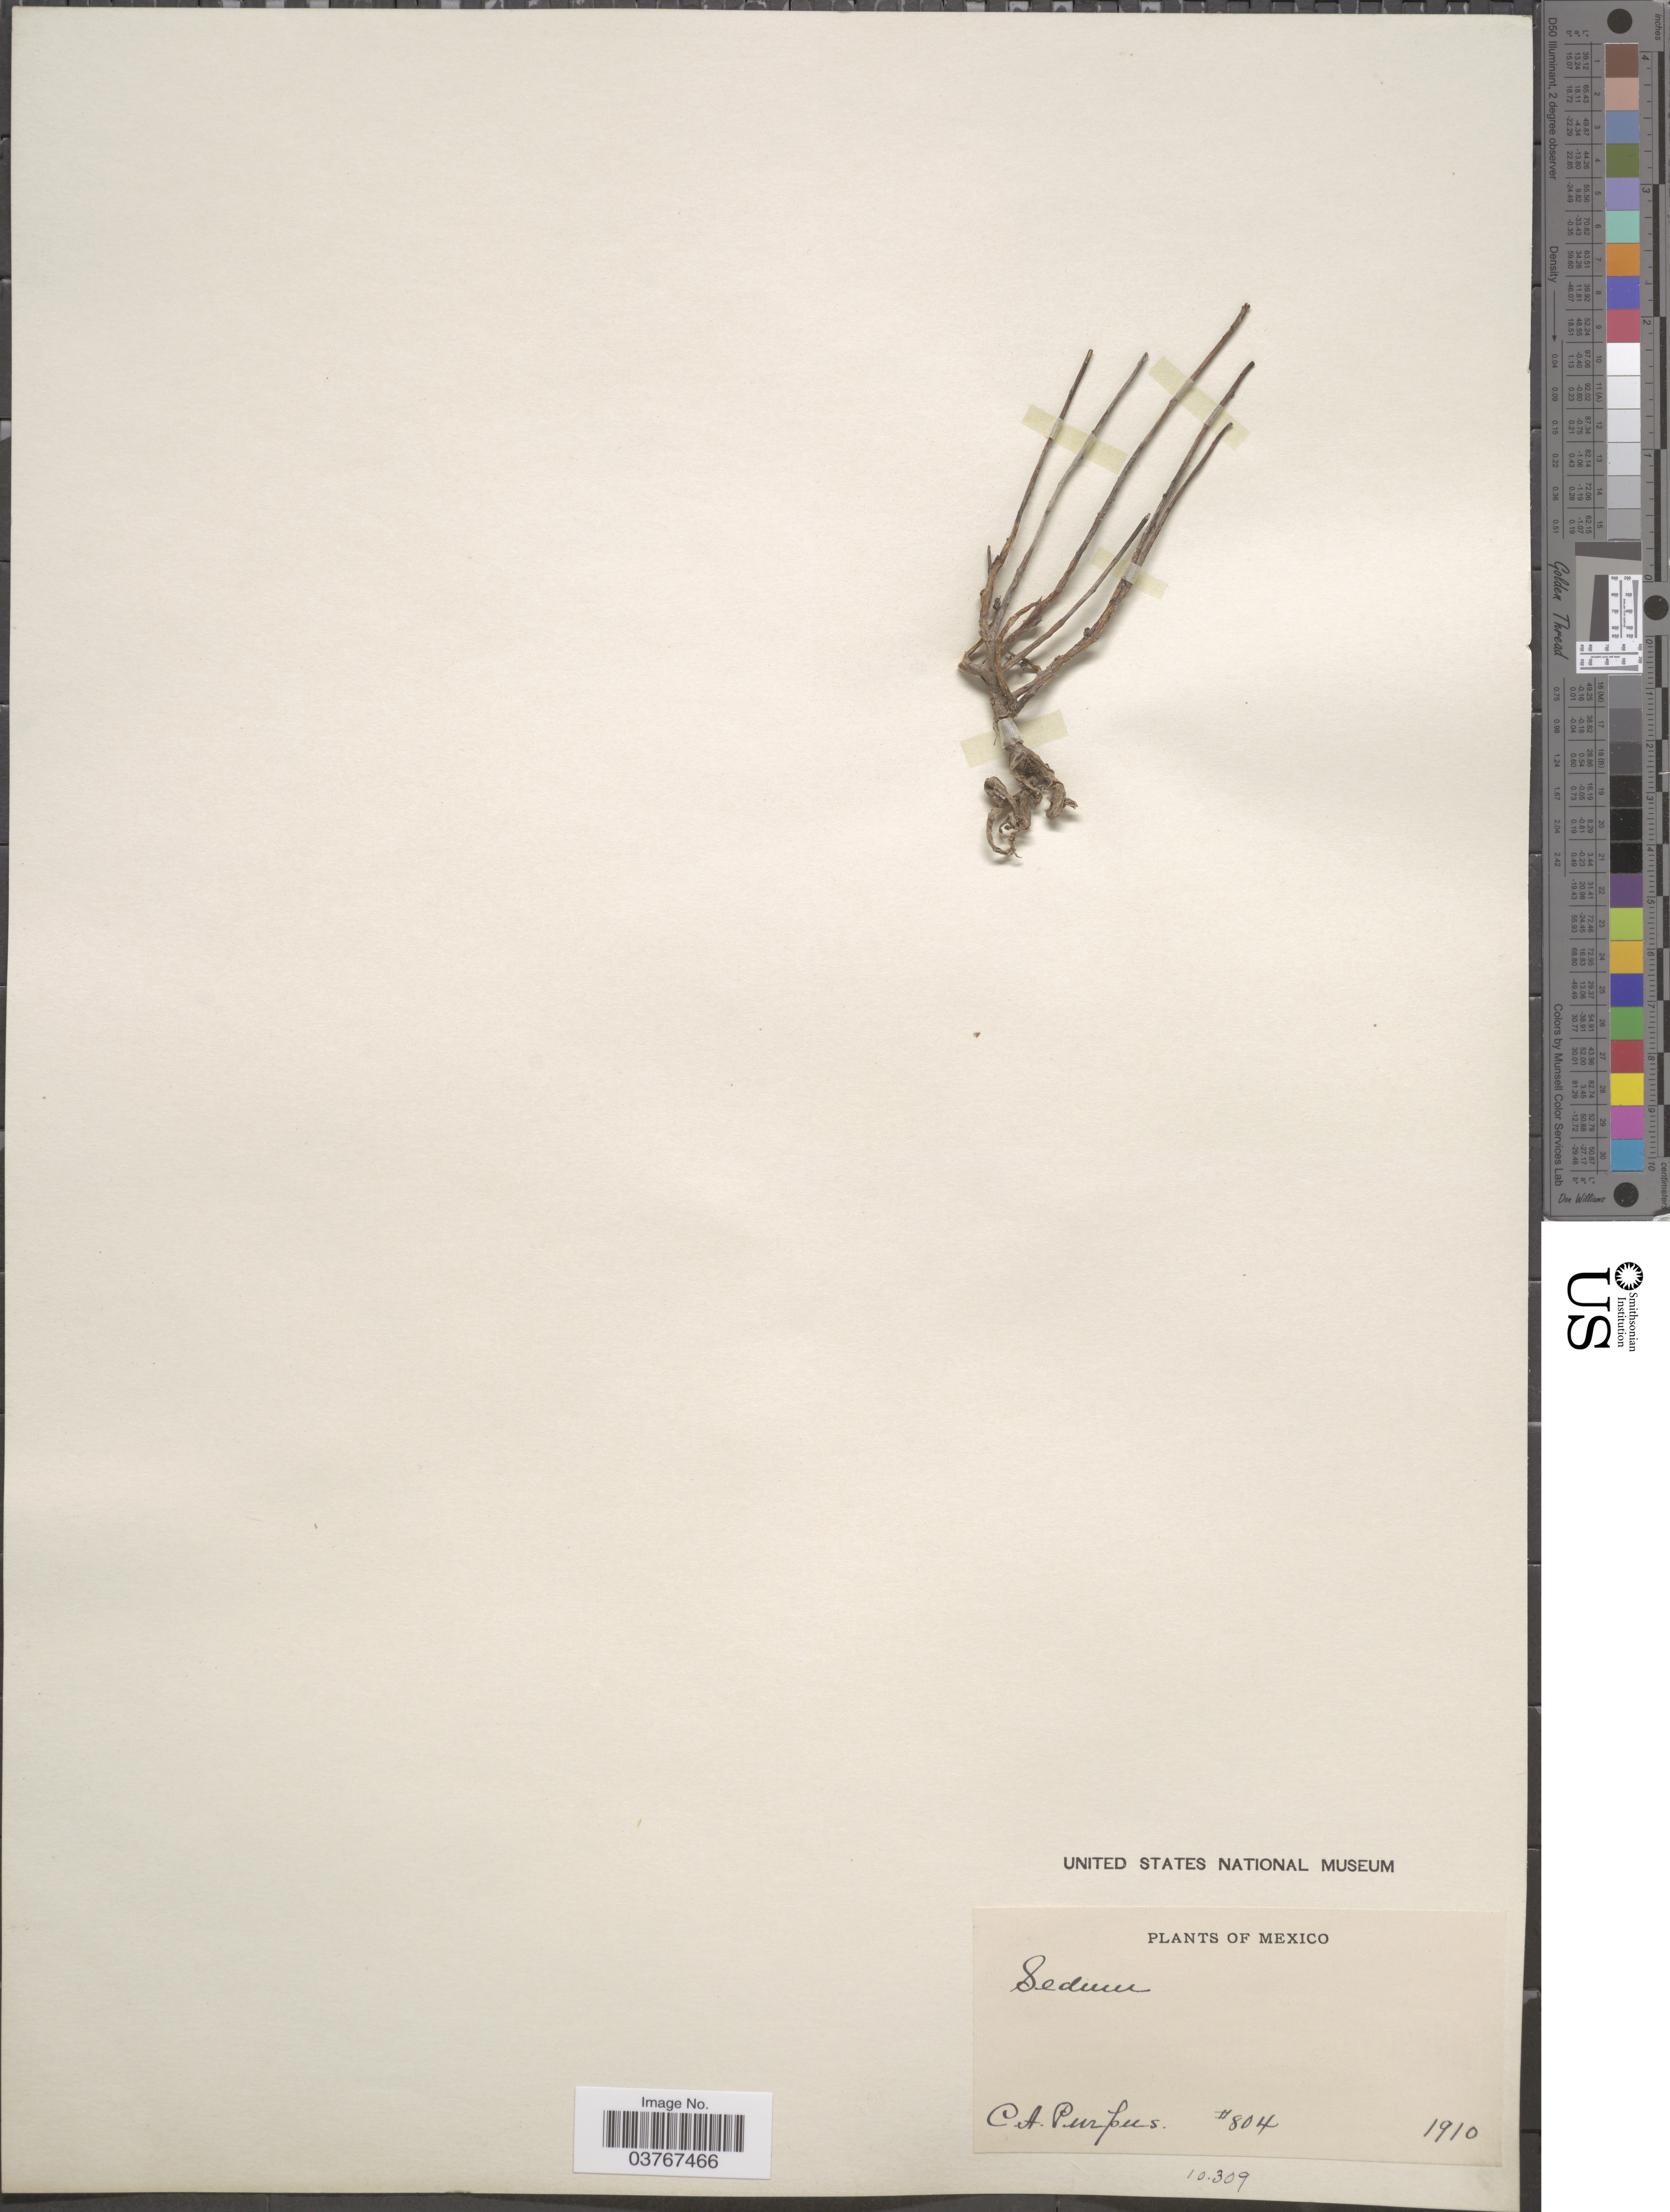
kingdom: Plantae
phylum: Tracheophyta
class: Magnoliopsida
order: Saxifragales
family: Crassulaceae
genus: Sedum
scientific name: Sedum sp.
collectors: C. A. Purpus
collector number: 804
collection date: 1910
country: Mexico